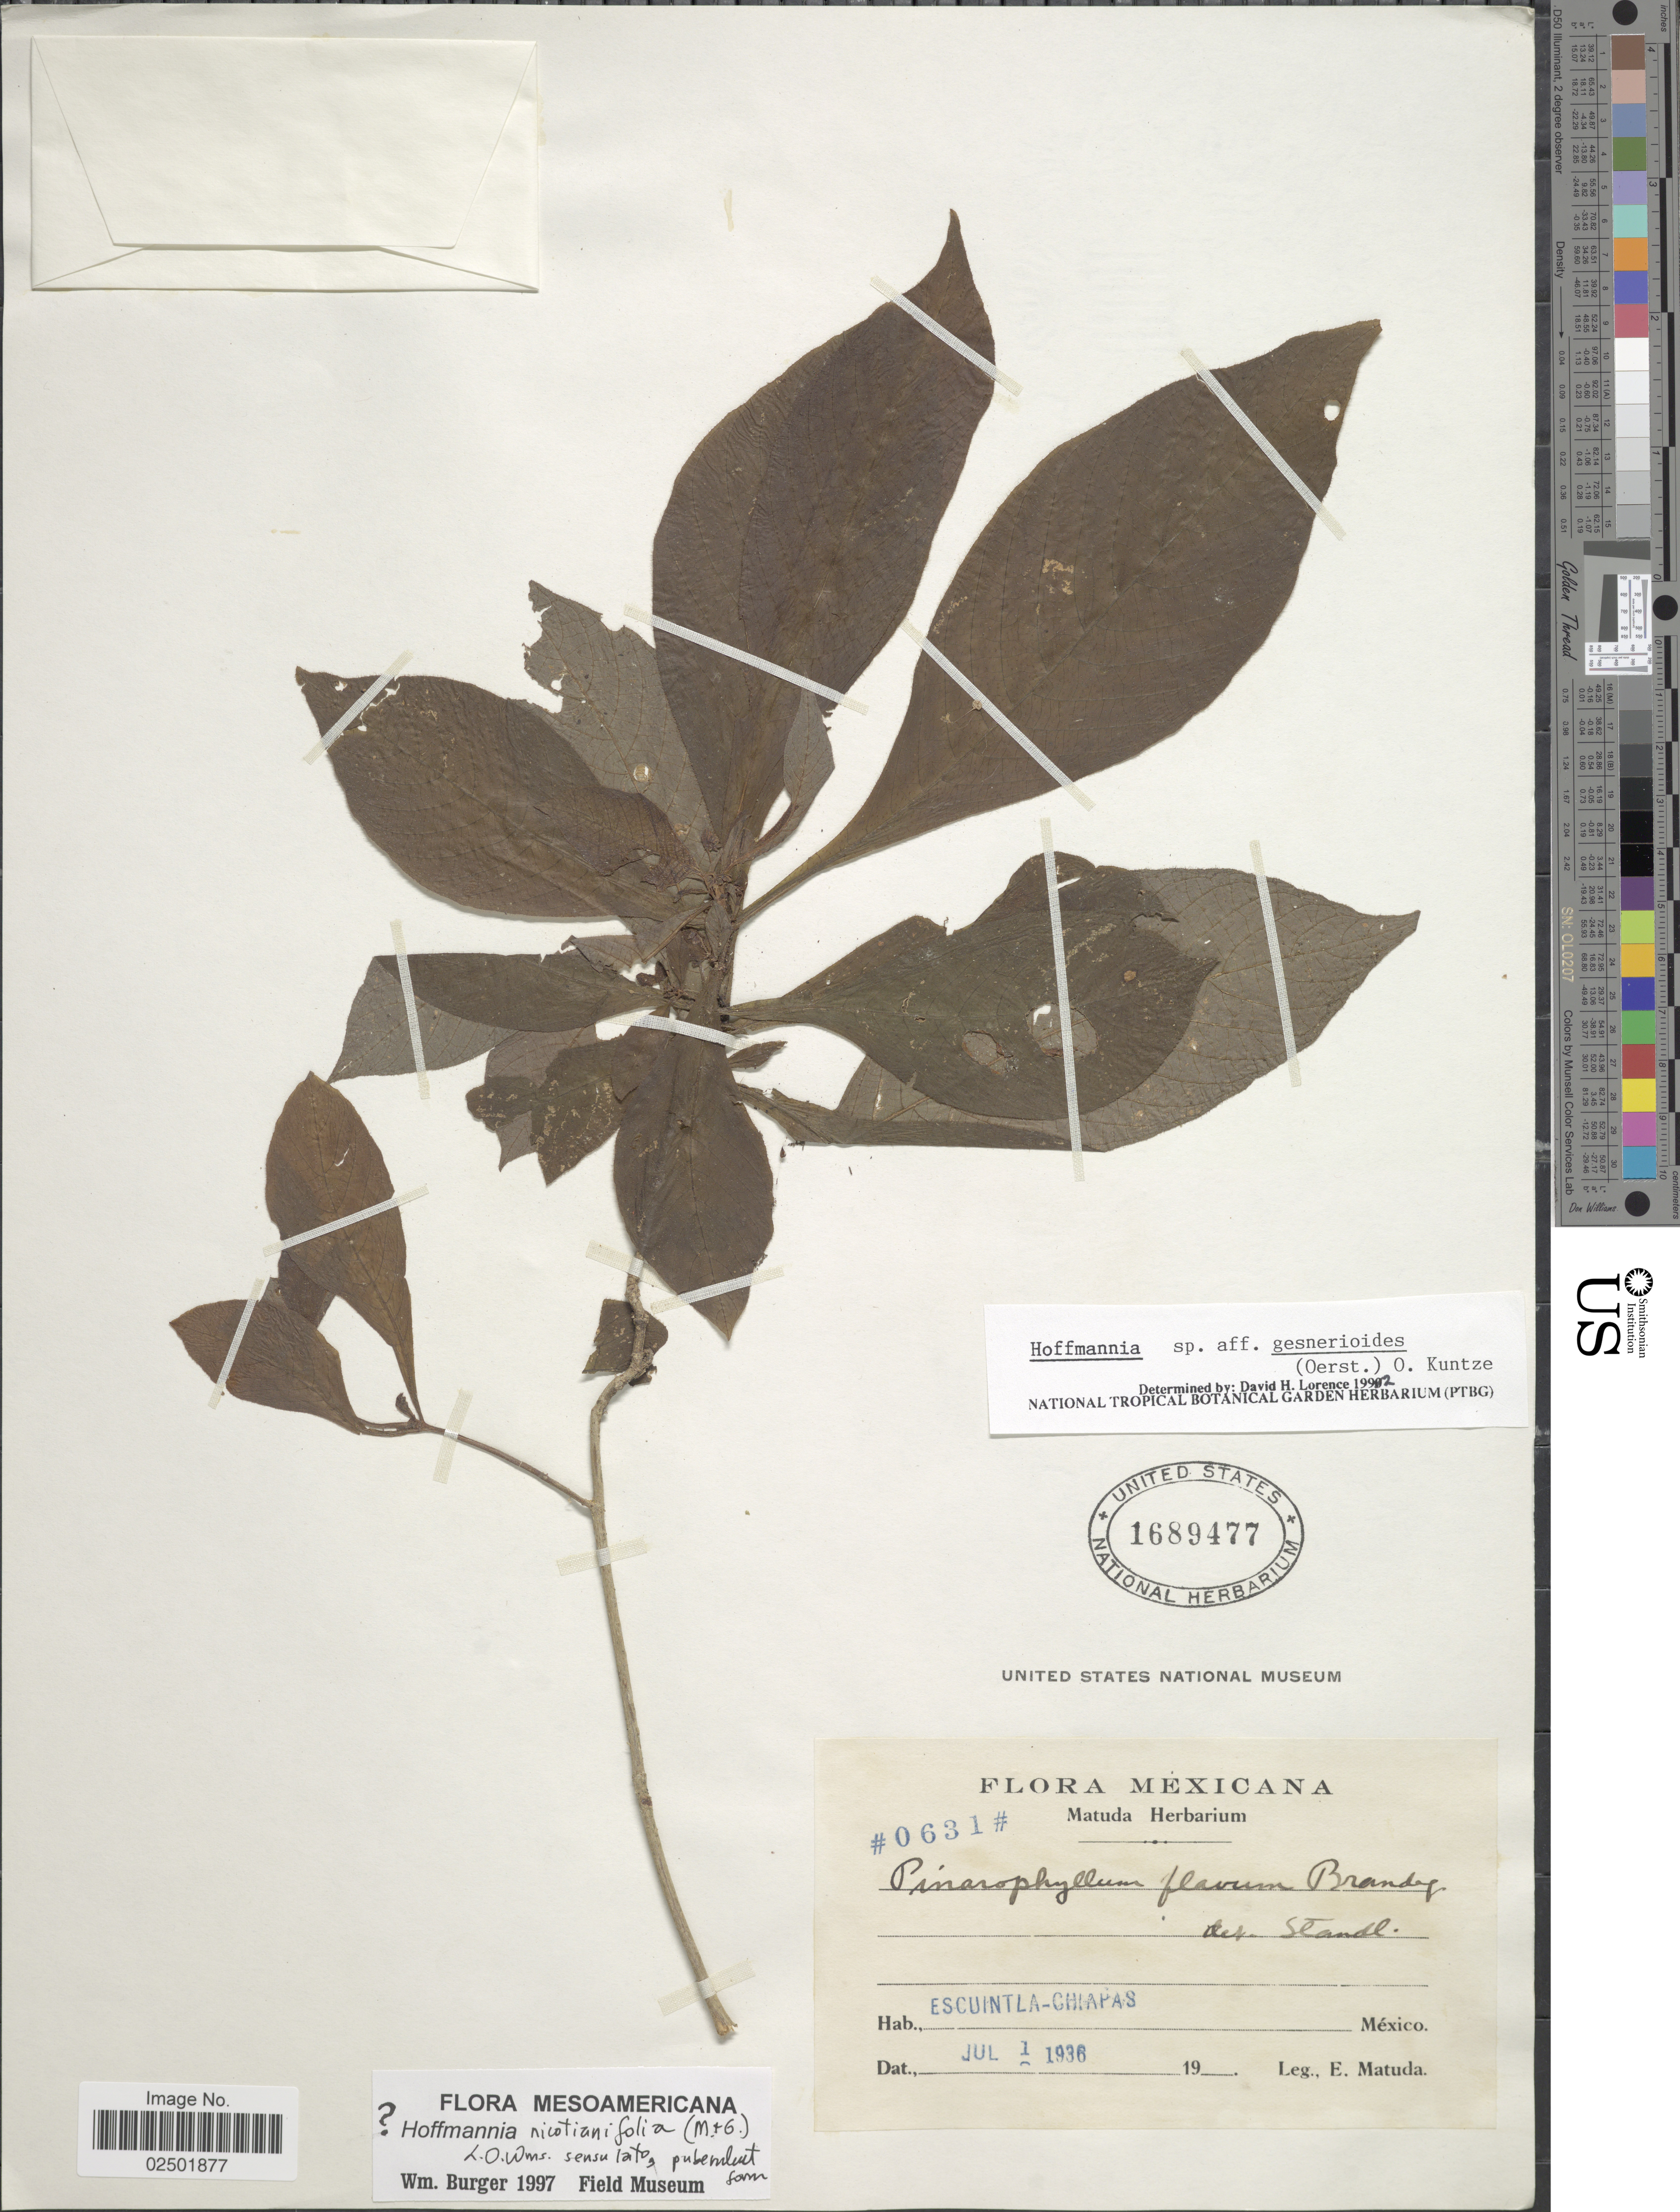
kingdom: Plantae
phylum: Tracheophyta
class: Magnoliopsida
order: Gentianales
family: Rubiaceae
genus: Hoffmannia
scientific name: Hoffmannia nicotianifolia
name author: (M. Martens & Galeoti) L.O. Williams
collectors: E. Matuda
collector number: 0631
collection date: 1936-07-01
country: Mexico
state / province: Chiapas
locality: Escuintla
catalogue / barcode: US 1689477